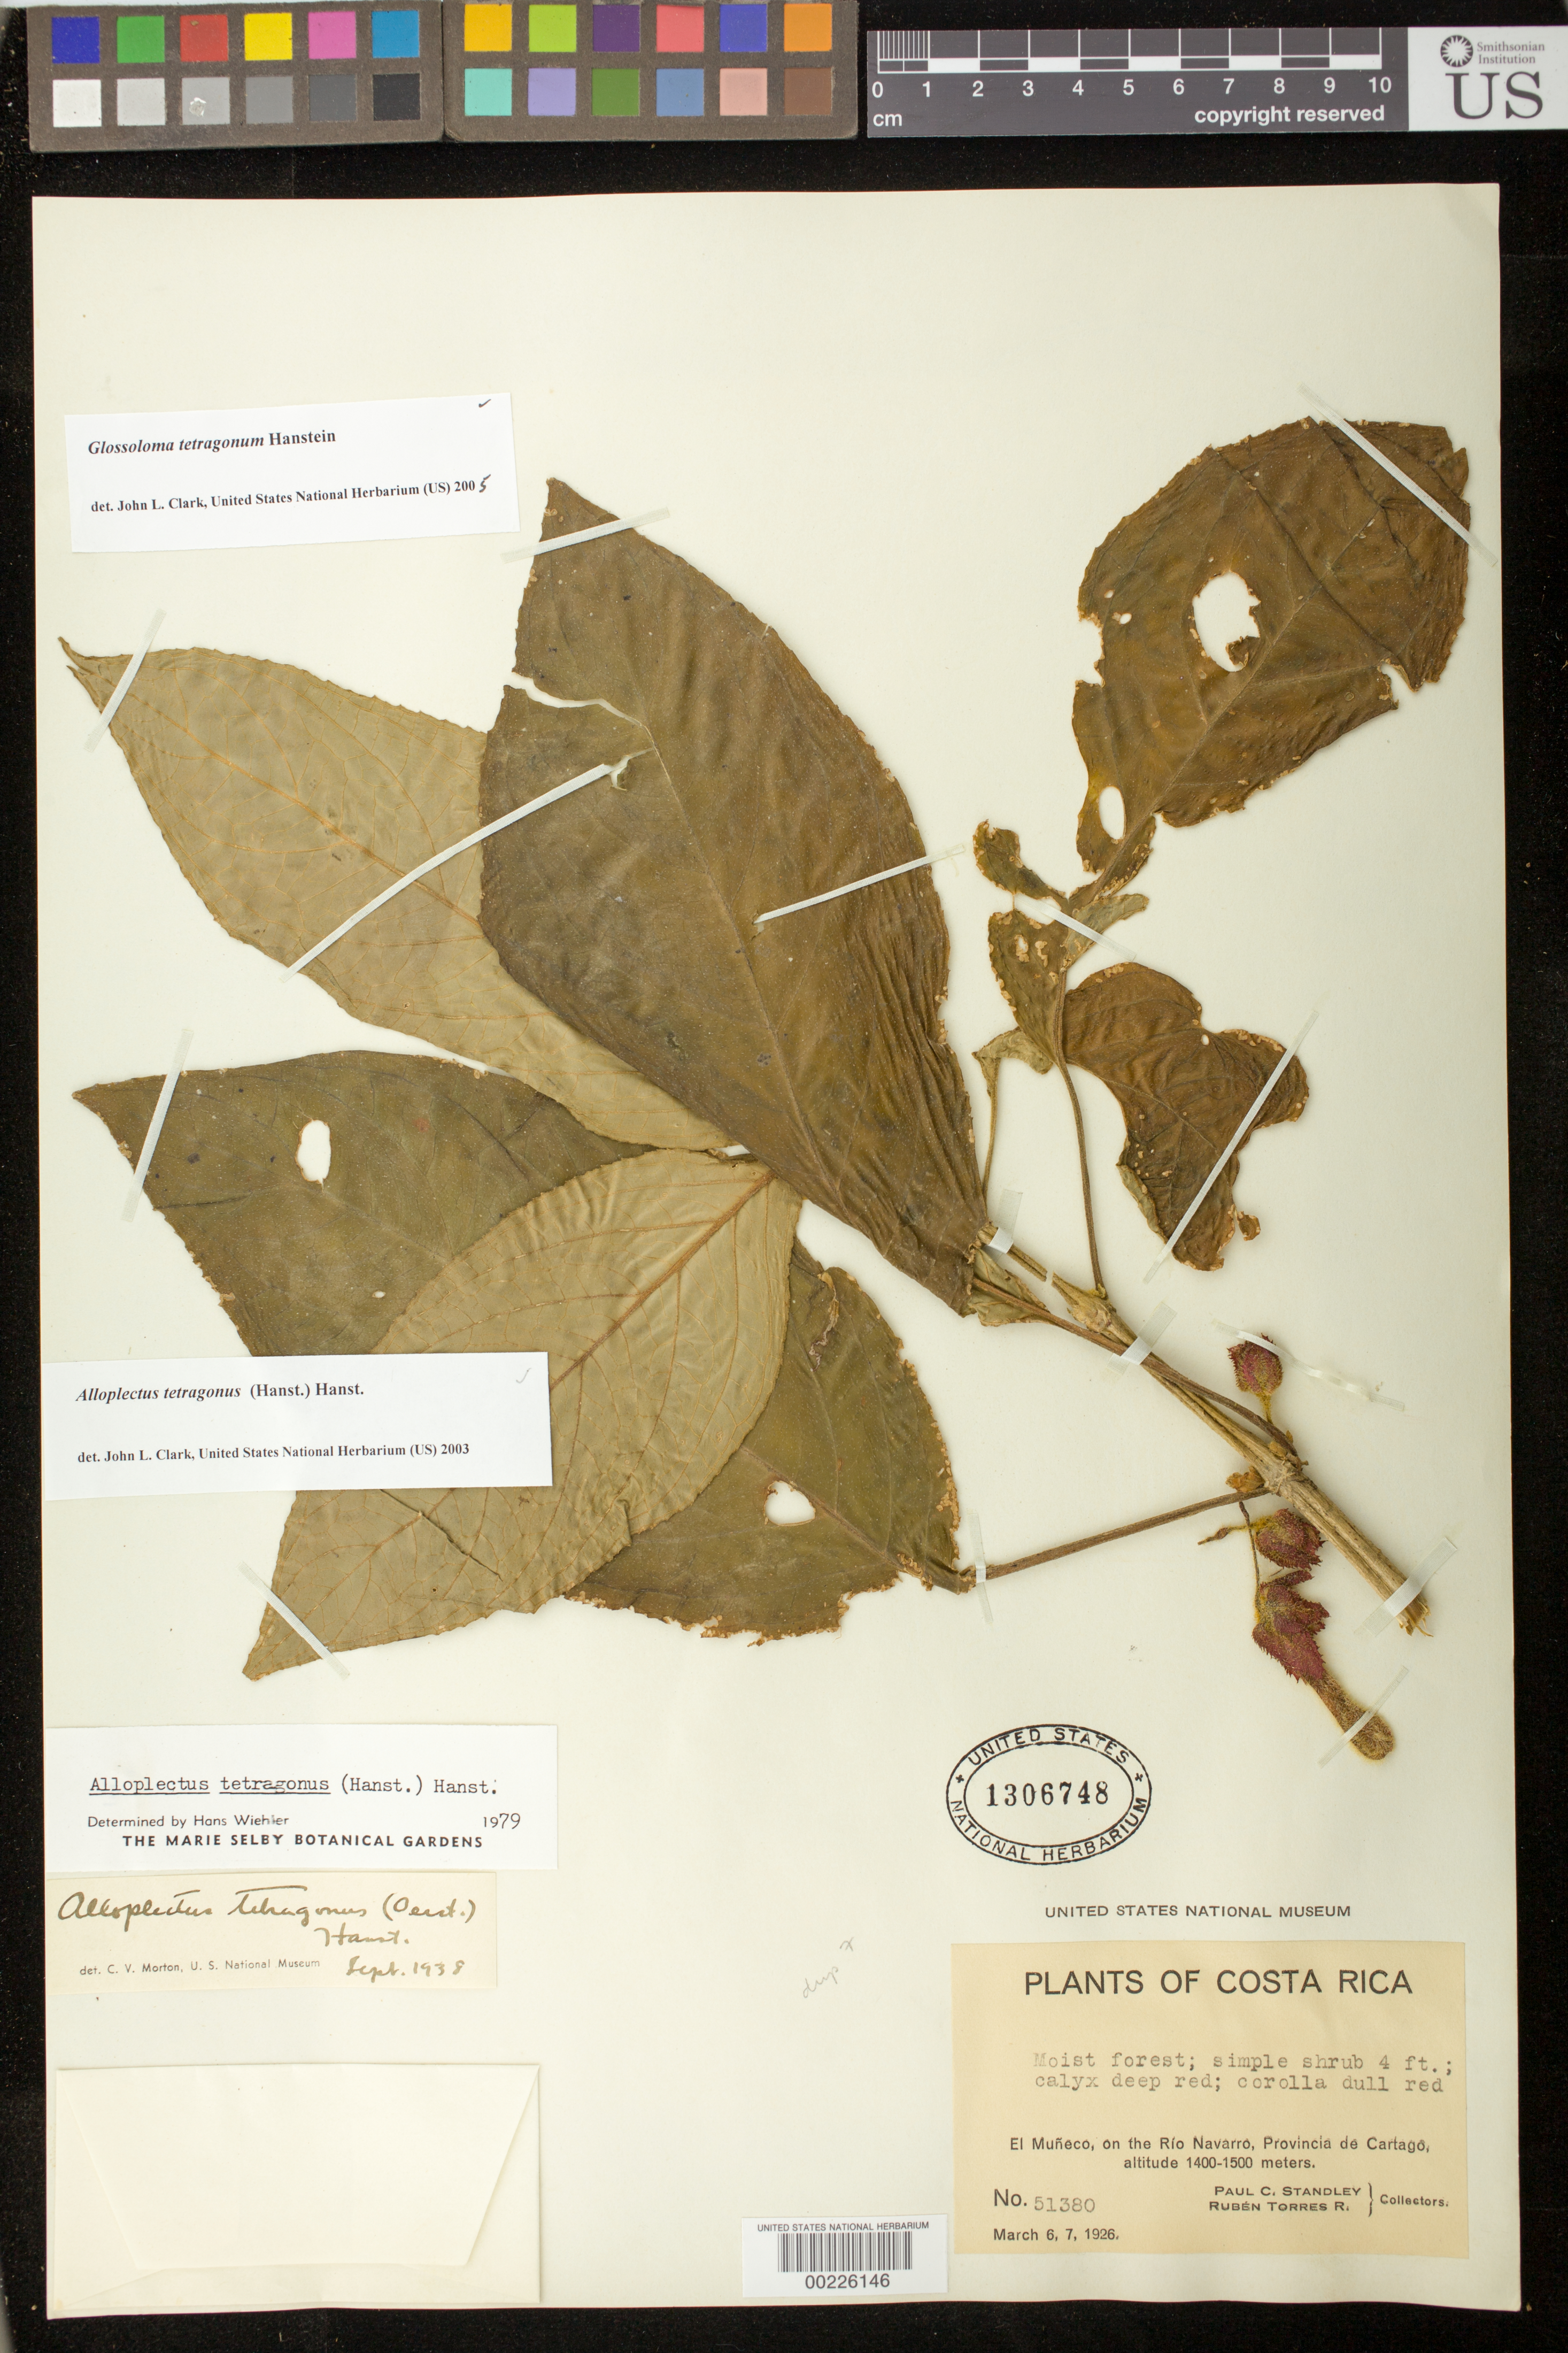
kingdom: Plantae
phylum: Tracheophyta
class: Magnoliopsida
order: Lamiales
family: Gesneriaceae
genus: Glossoloma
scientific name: Glossoloma tetragonum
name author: Hanst.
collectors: P. C. Standley & R. Torres R.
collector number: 51380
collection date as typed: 6-7 Mar 1926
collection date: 1926-03-06/1926-03-07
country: Costa Rica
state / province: Cartago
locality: El Muneco, on the Rio Navarro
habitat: Moist forest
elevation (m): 1400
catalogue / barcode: US 1306748